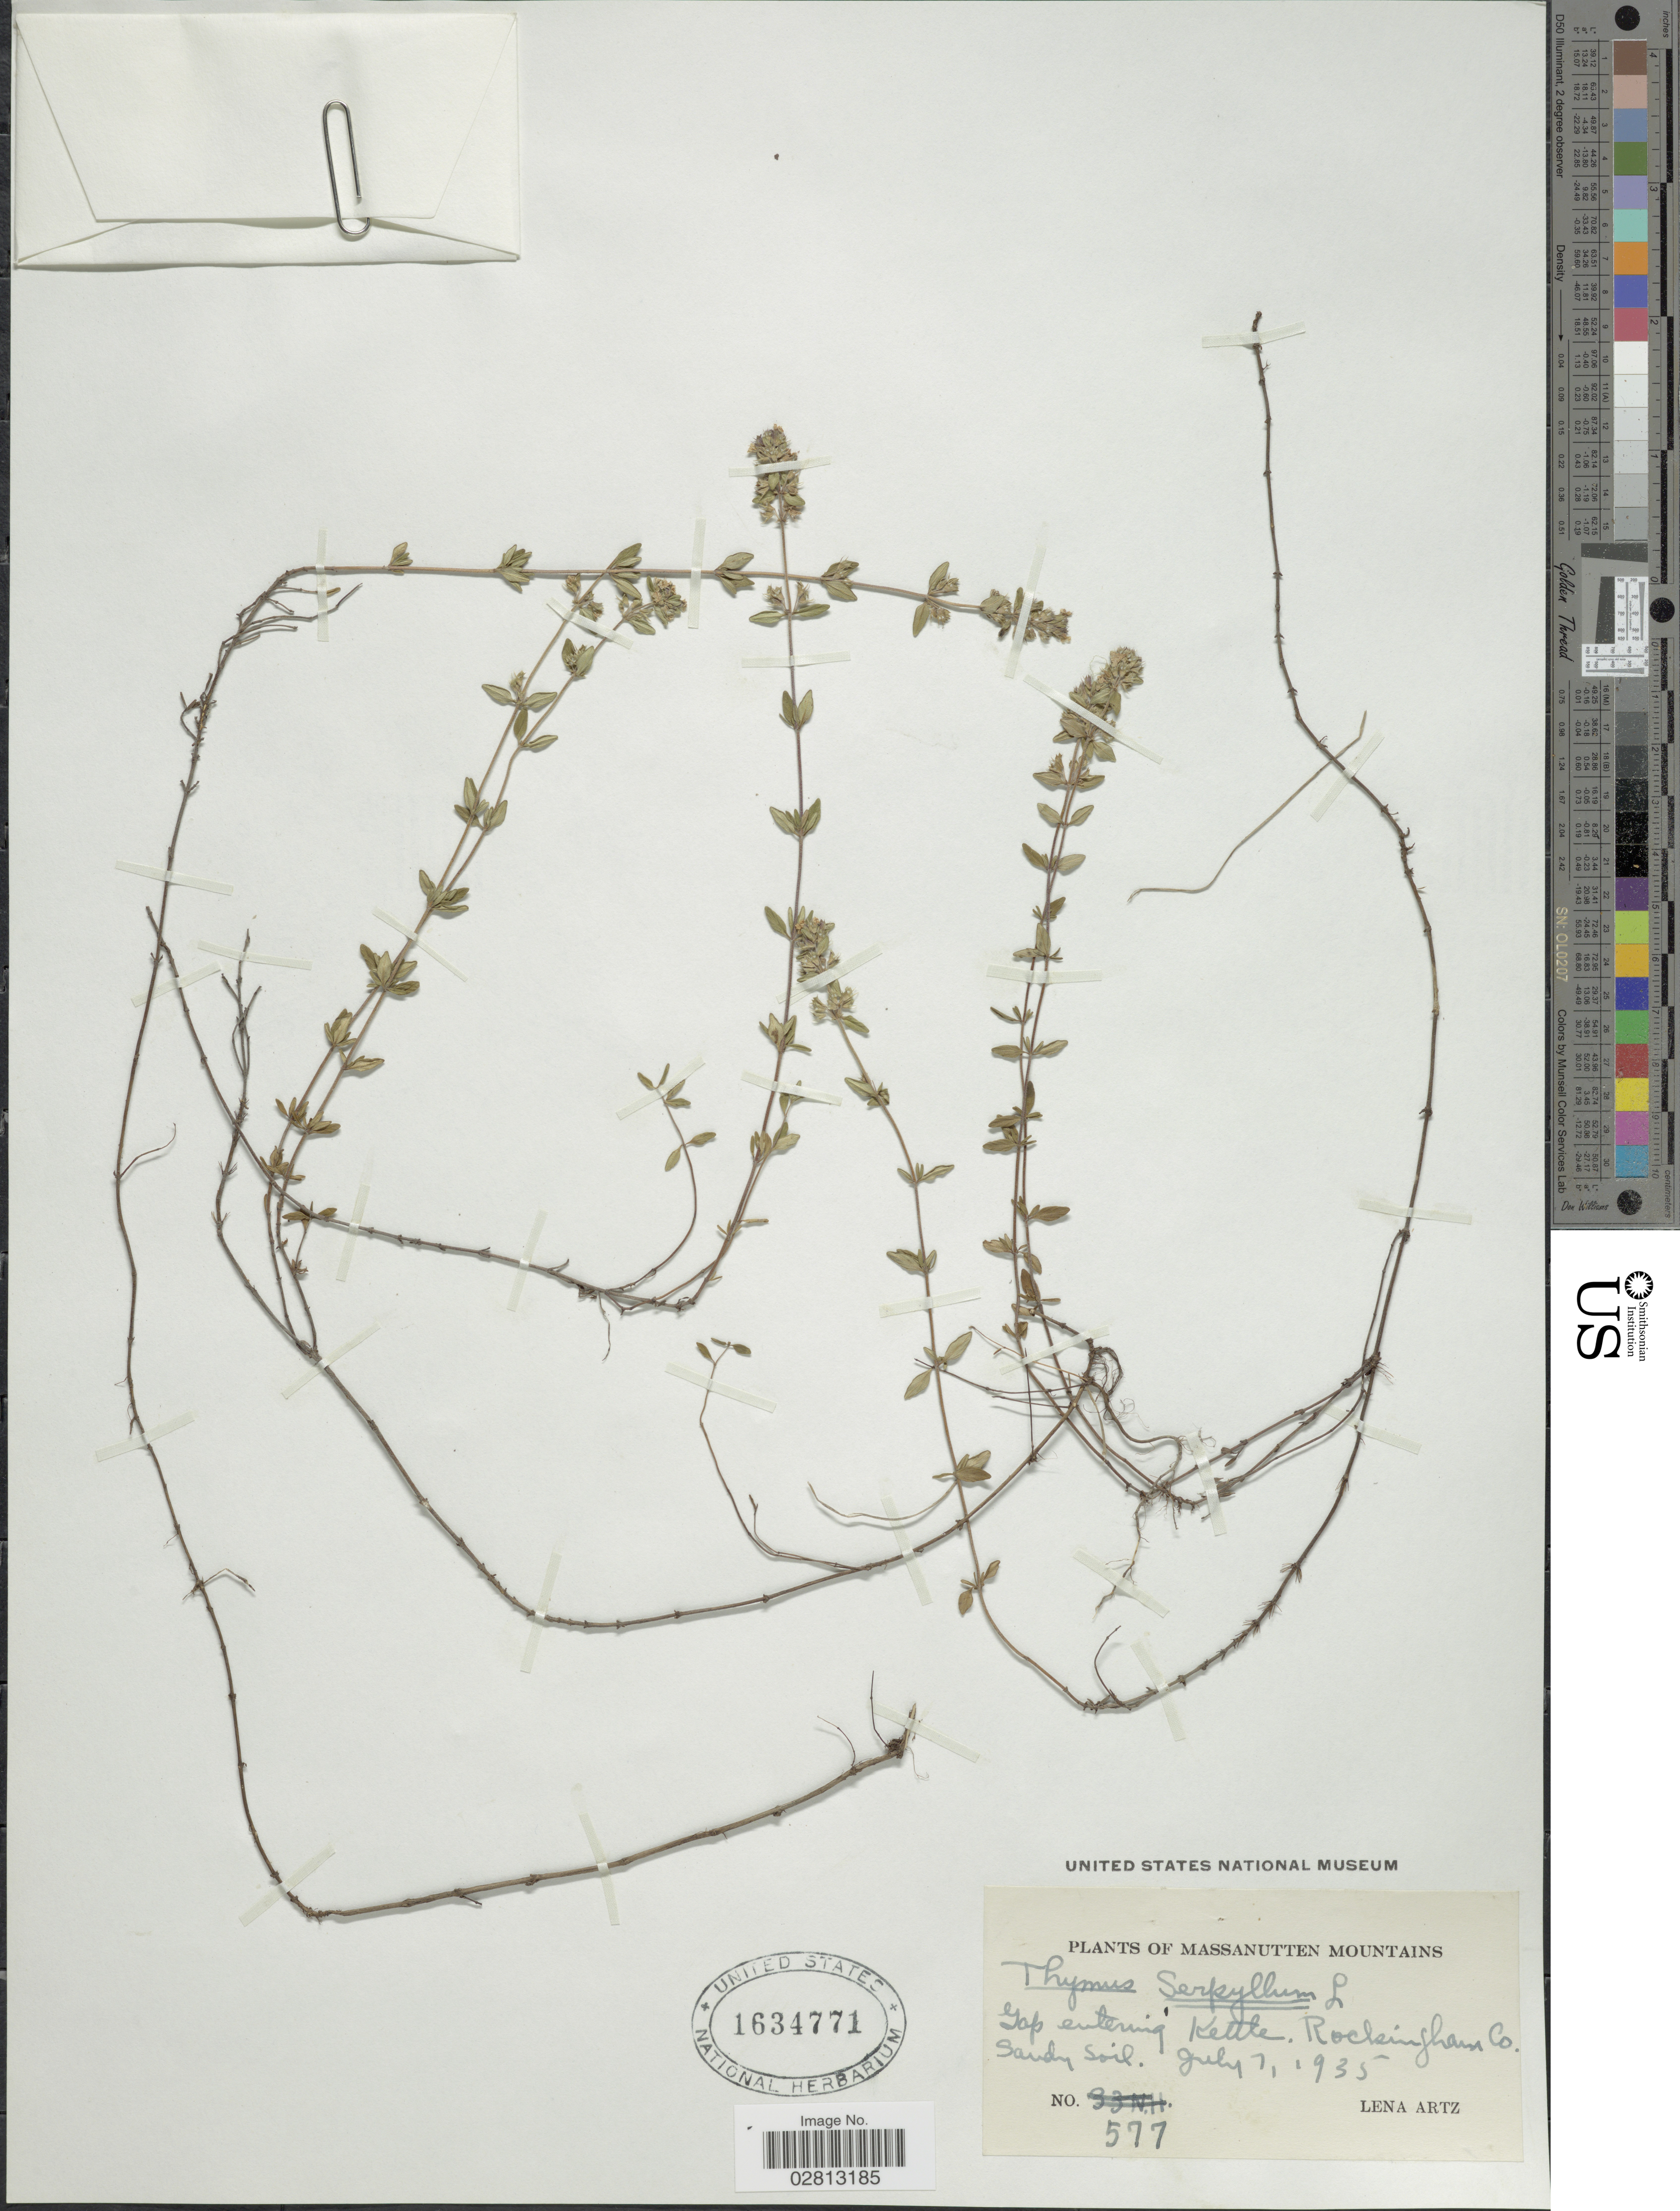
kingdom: Plantae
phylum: Tracheophyta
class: Magnoliopsida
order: Lamiales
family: Lamiaceae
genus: Thymus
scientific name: Thymus serpyllum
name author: L.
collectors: L. Artz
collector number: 577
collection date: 1935-07-07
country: United States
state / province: Virginia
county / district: Rockingham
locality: Massanutten Mountains, Gap entering Kettle, Rockingham Co.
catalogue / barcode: US 1634771